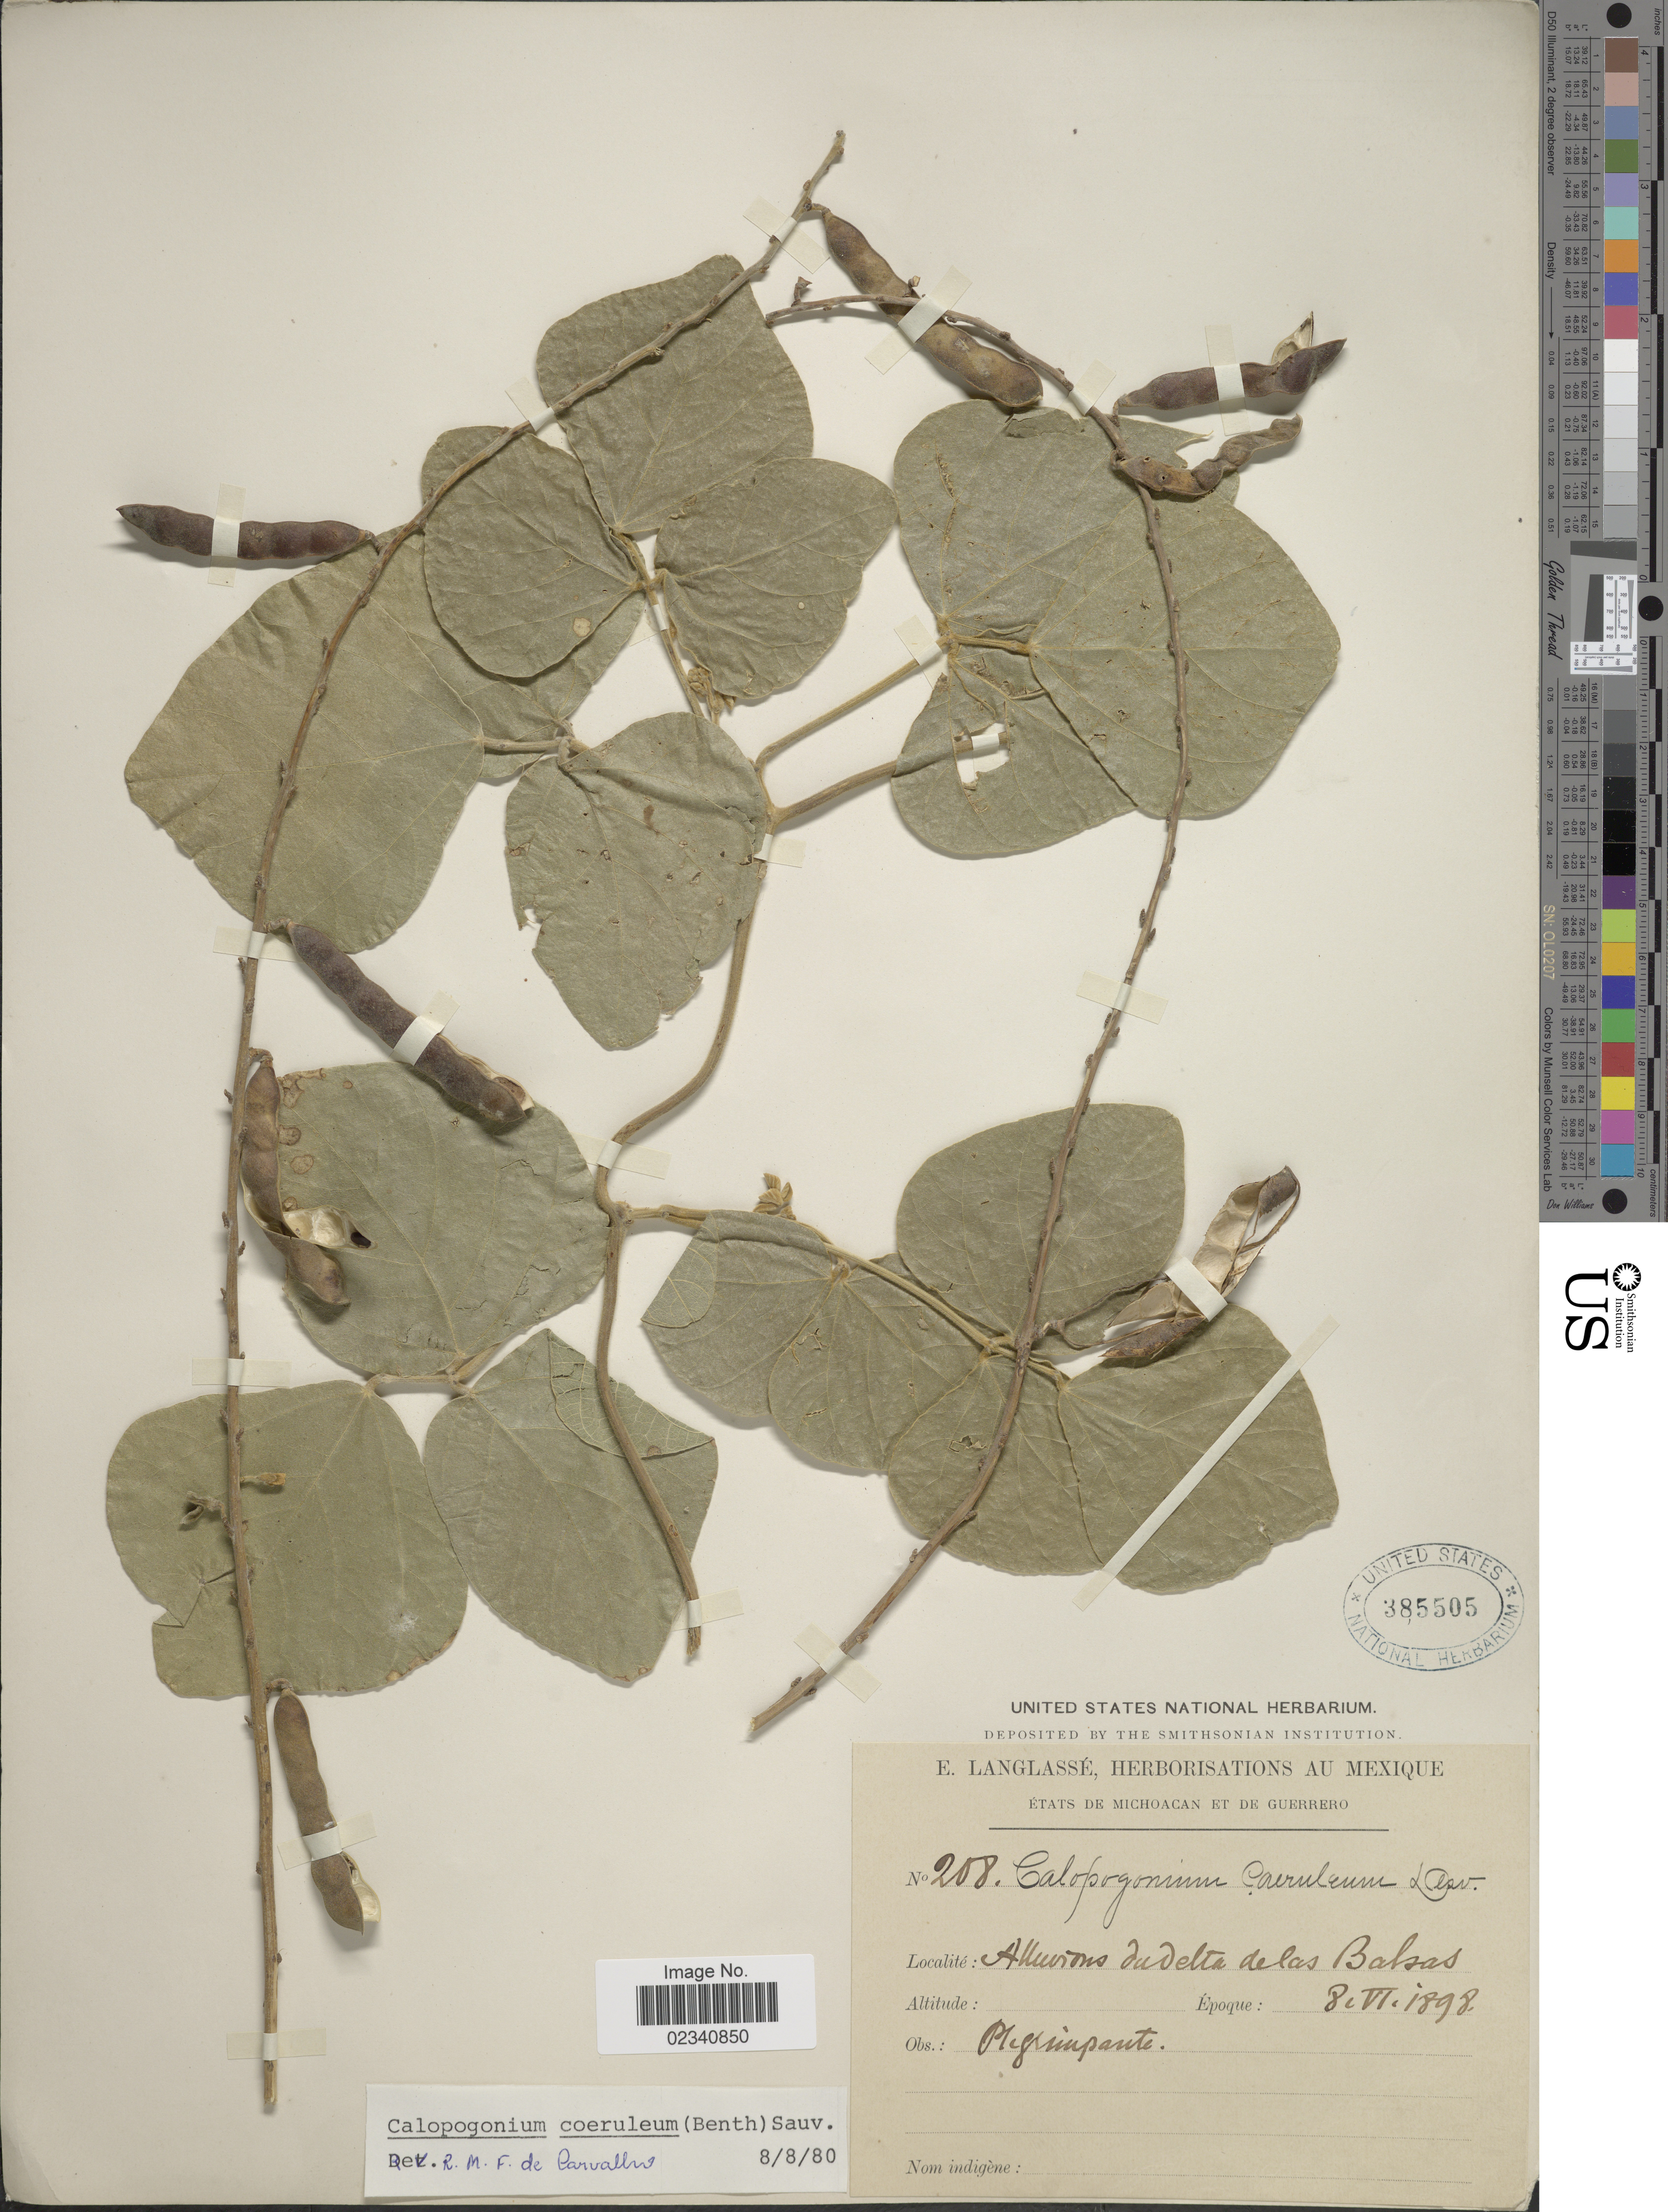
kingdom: Plantae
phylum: Tracheophyta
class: Magnoliopsida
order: Fabales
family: Fabaceae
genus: Calopogonium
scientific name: Calopogonium caeruleum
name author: (Benth.) C. Wright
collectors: E. Langlassé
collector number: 208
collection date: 1898-06-08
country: Mexico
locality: Etats de Michoacan et de Guerrero, Alluvions du delta de las Balsas.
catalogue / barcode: US 385505